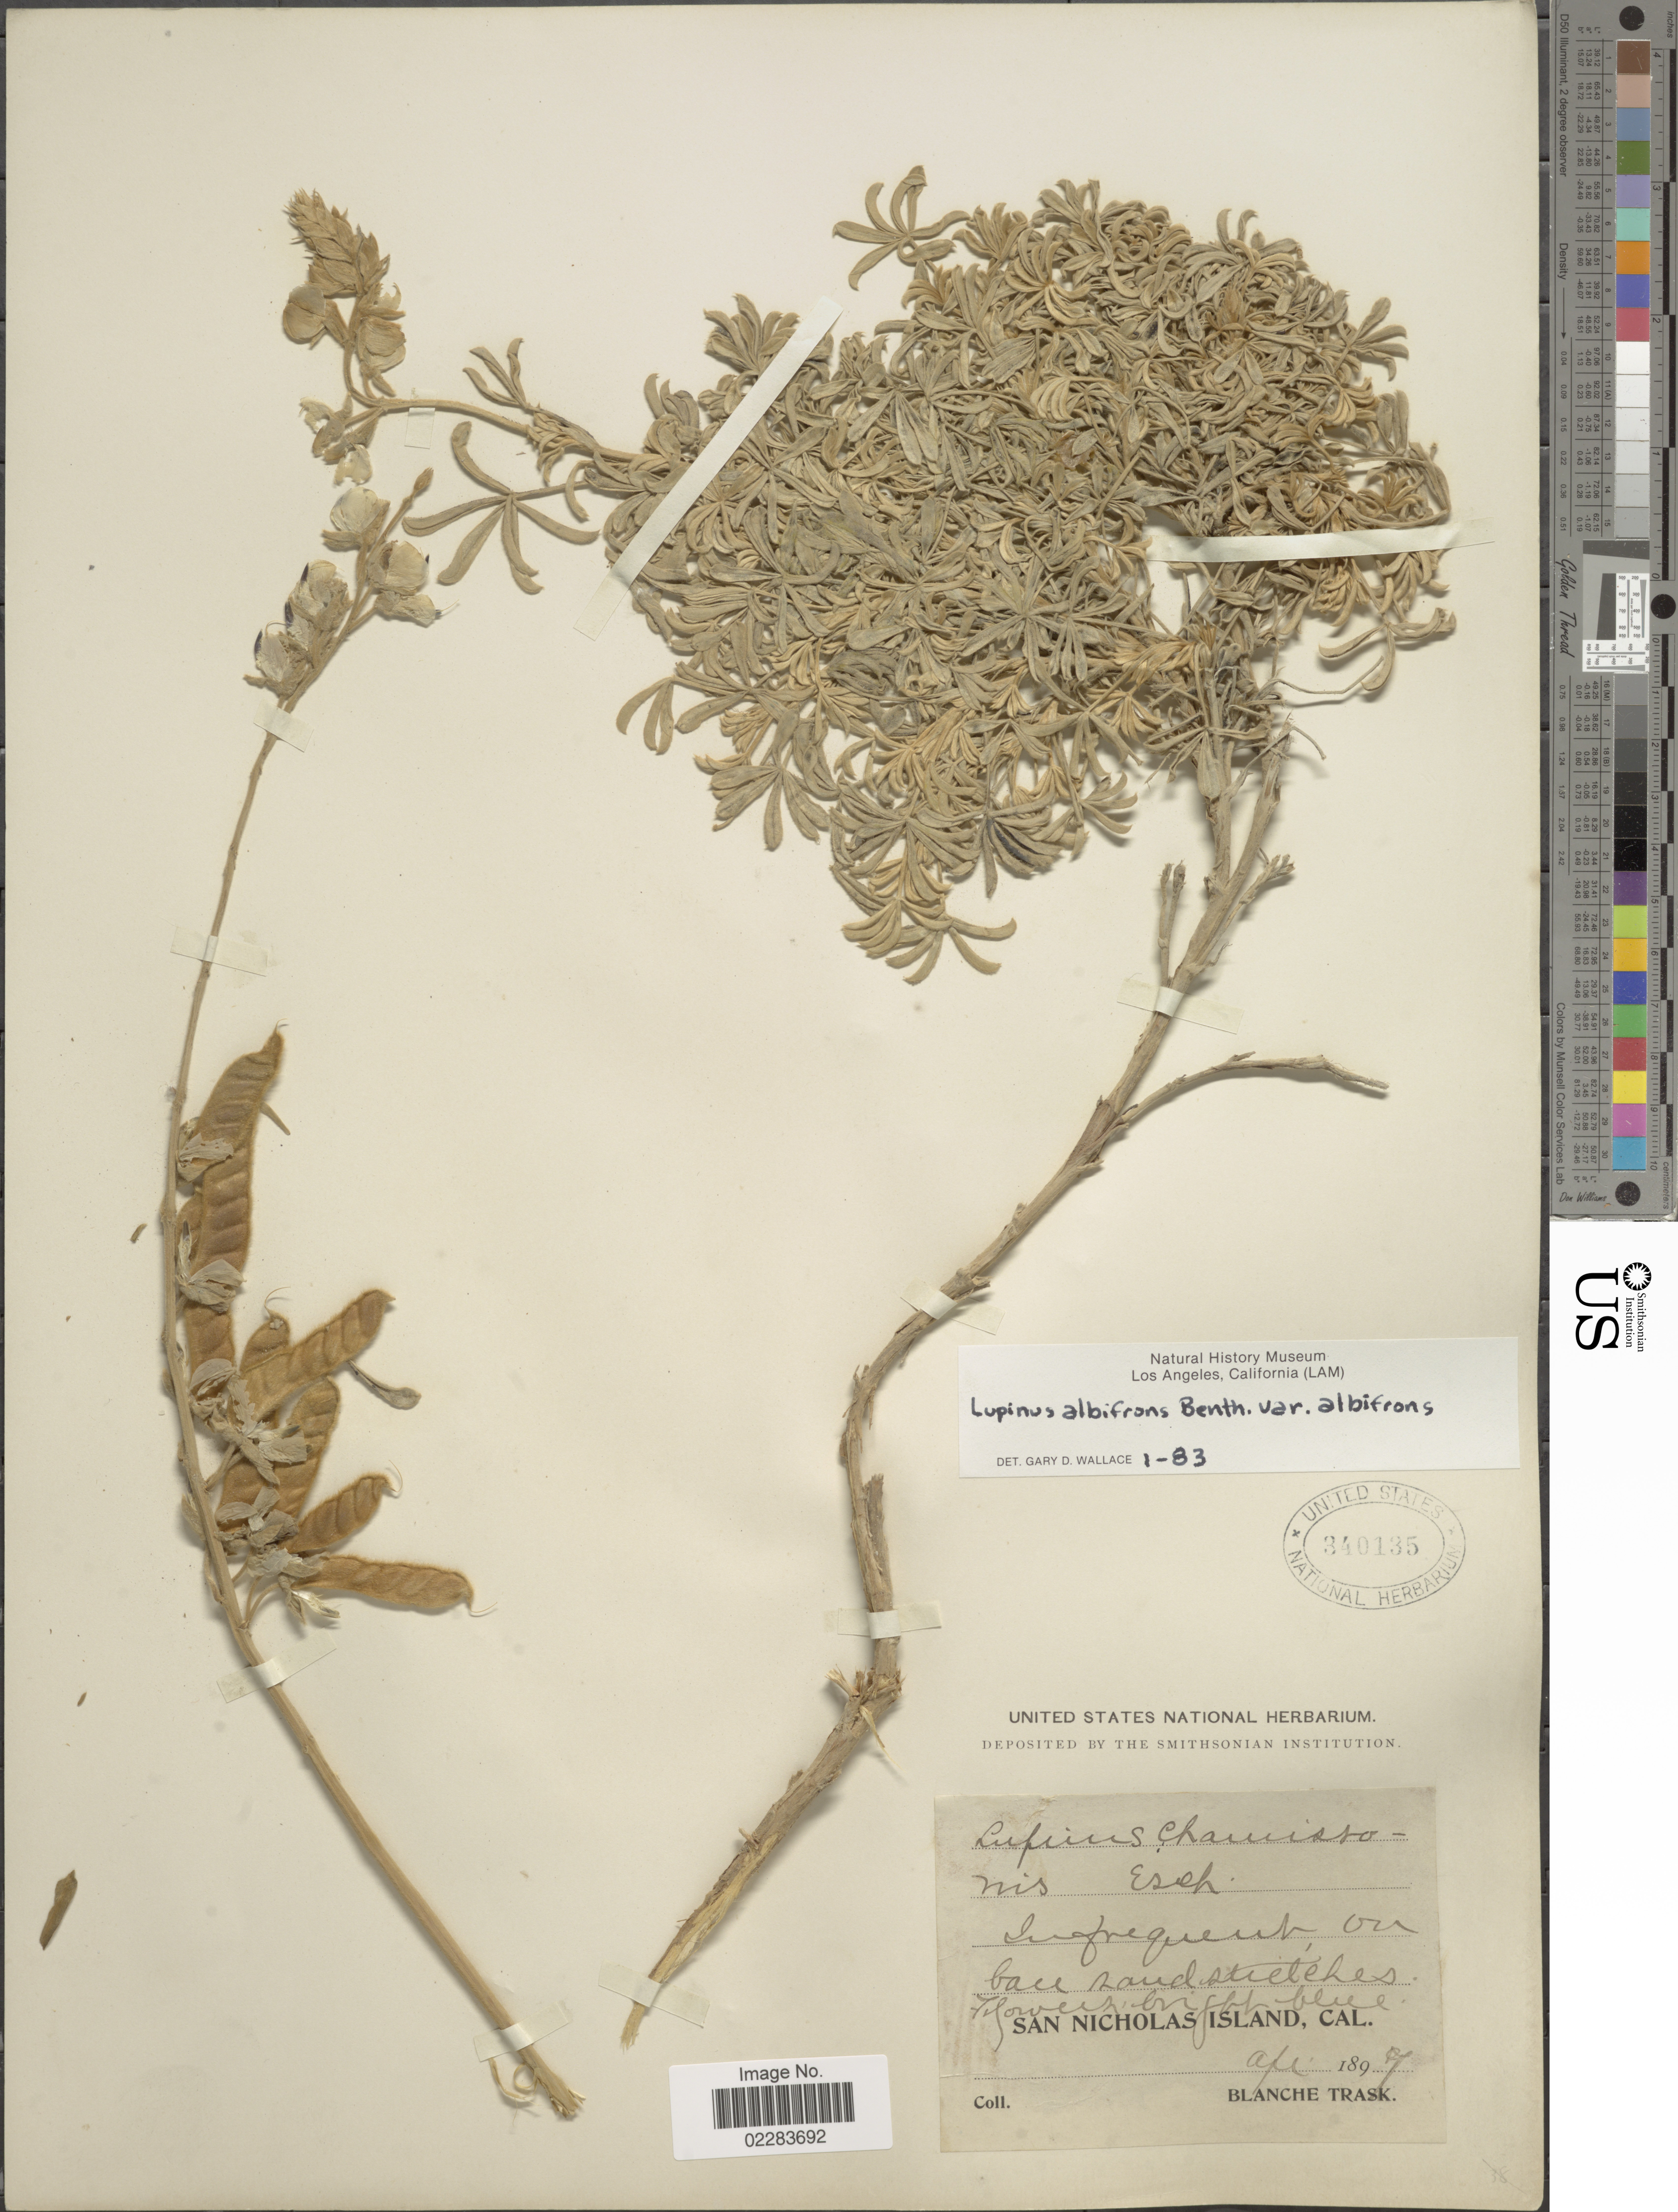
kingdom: Plantae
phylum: Tracheophyta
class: Magnoliopsida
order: Fabales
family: Fabaceae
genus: Lupinus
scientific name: Lupinus albifrons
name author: Benth.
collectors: B. Trask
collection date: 1897-04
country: United States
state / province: California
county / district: Ventura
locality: San Nicholas Island, Cal.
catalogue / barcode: US 340135